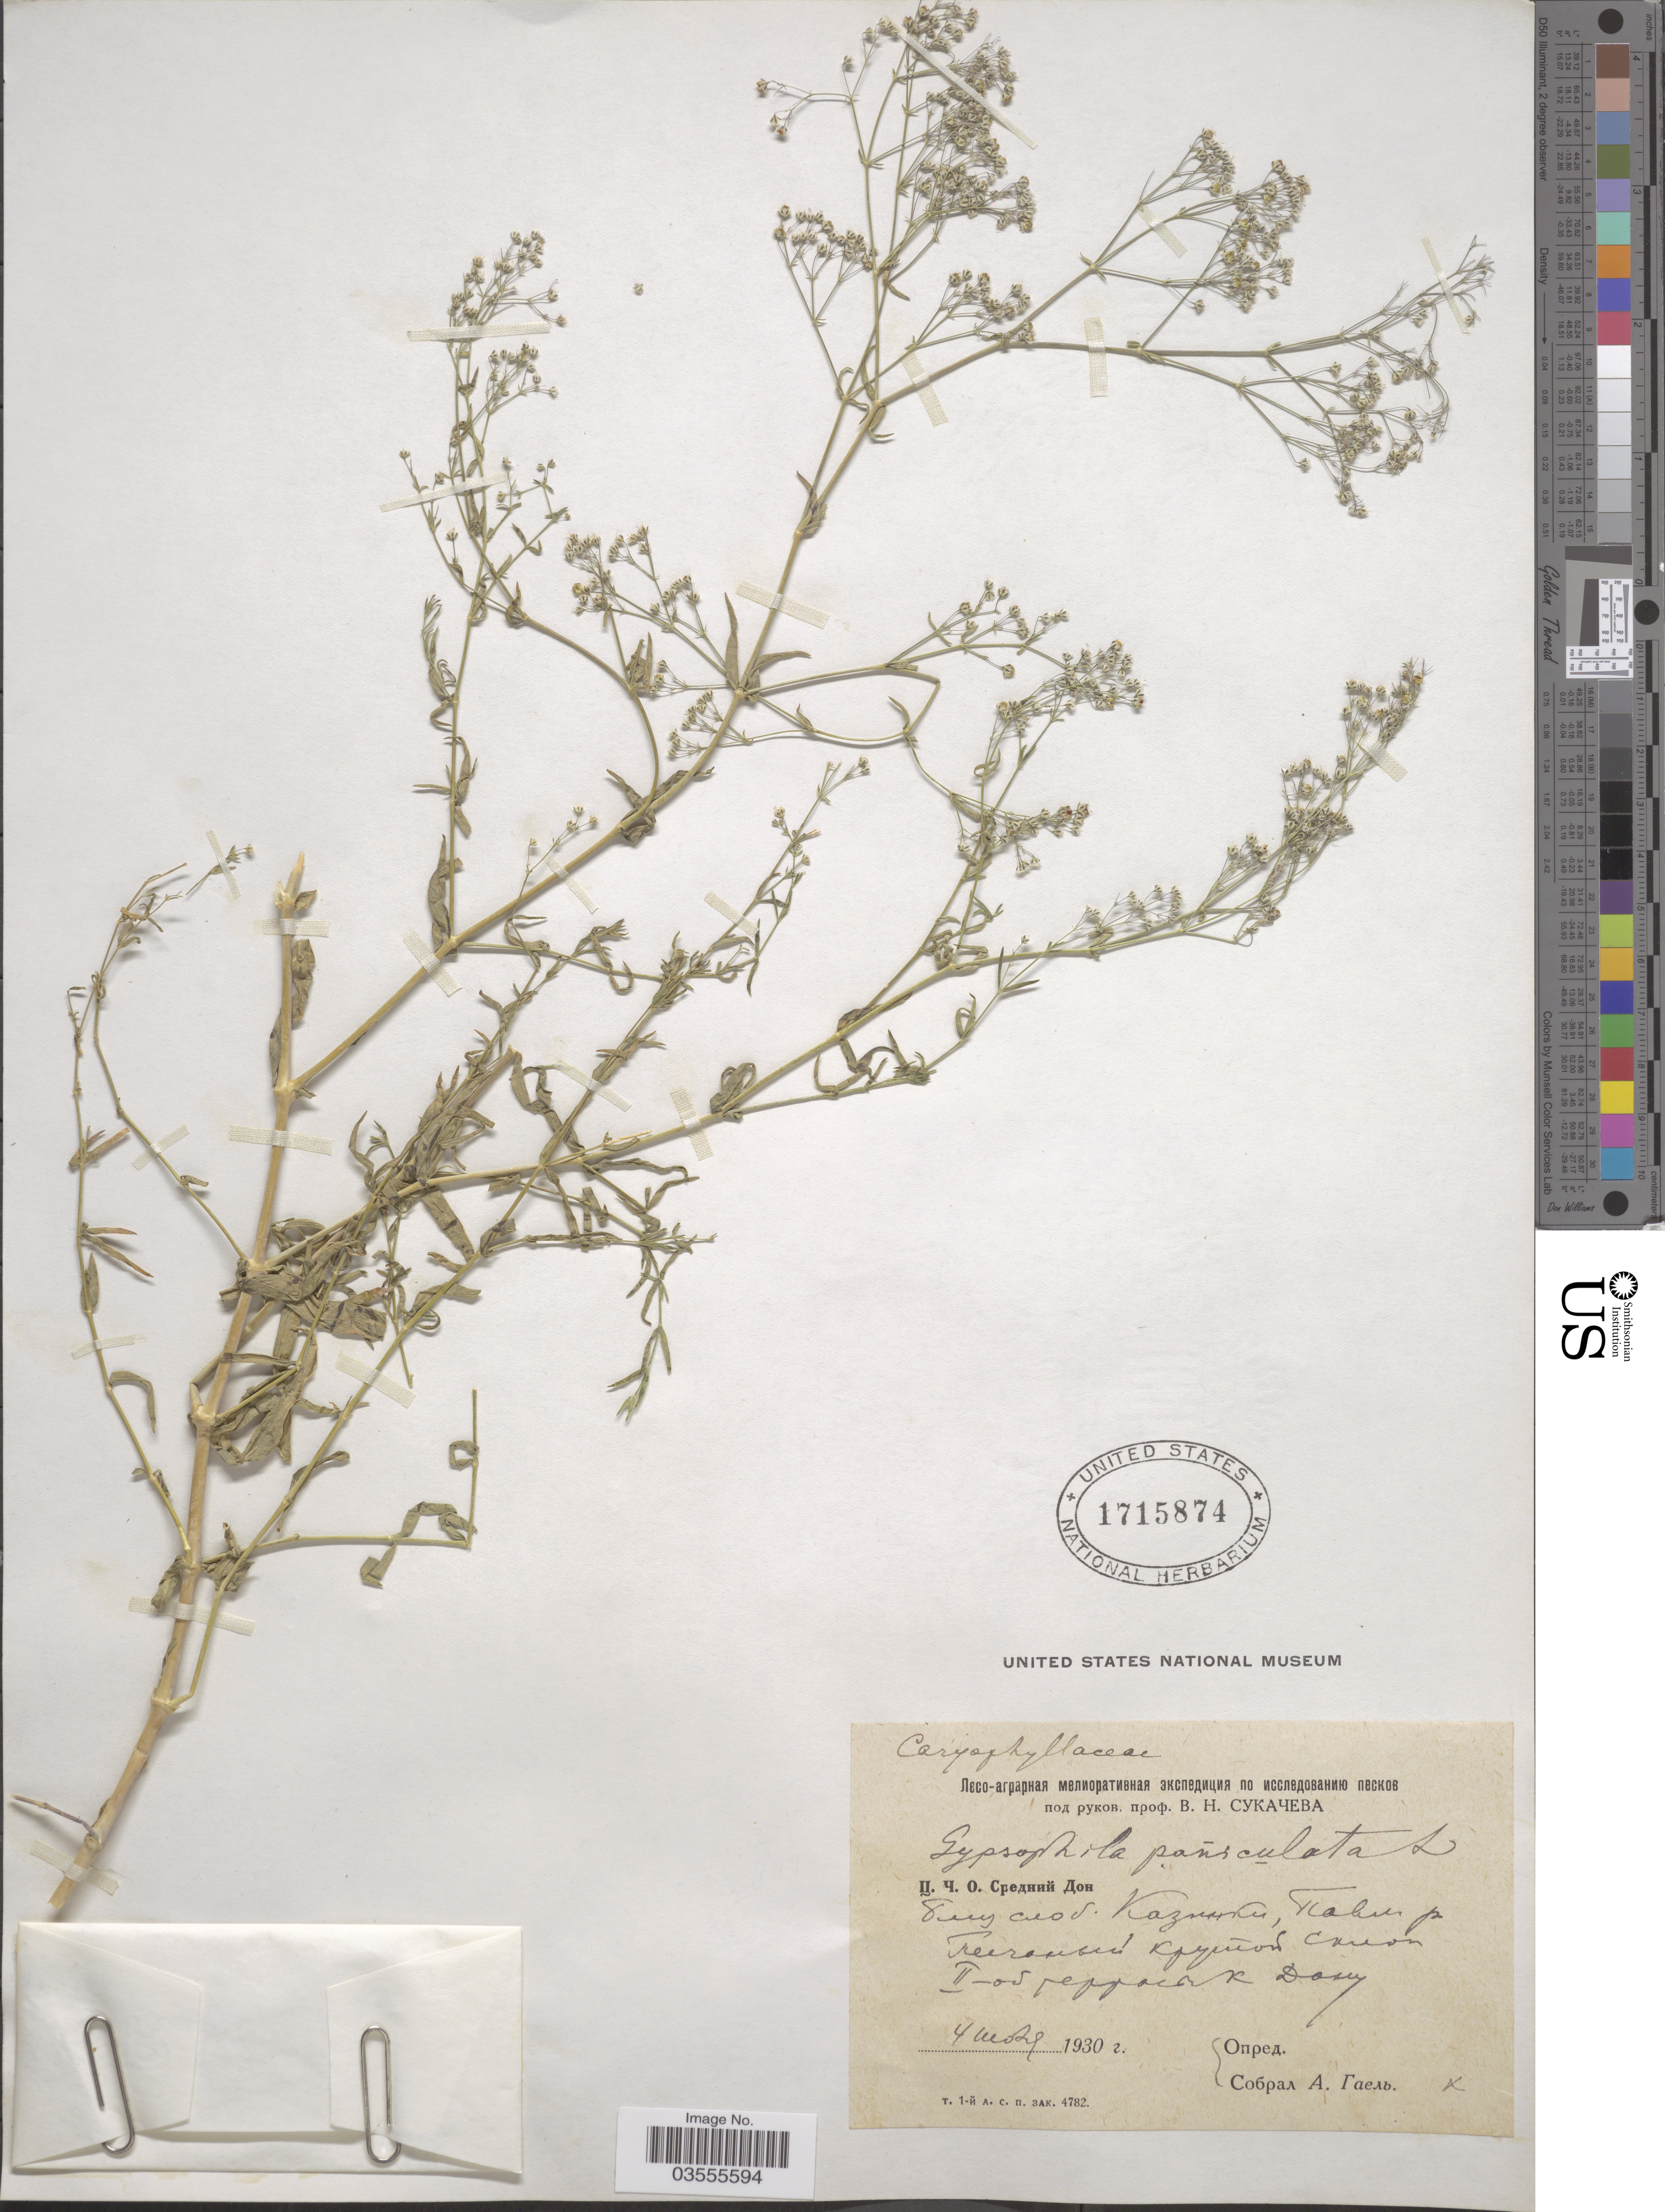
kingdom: Plantae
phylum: Tracheophyta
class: Magnoliopsida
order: Caryophyllales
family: Caryophyllaceae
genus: Gypsophila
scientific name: Gypsophila paniculata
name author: L.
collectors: A. Gael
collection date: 1930-07-04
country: Russian Federation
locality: Don River, near village Kazinki.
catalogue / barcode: US 1715874